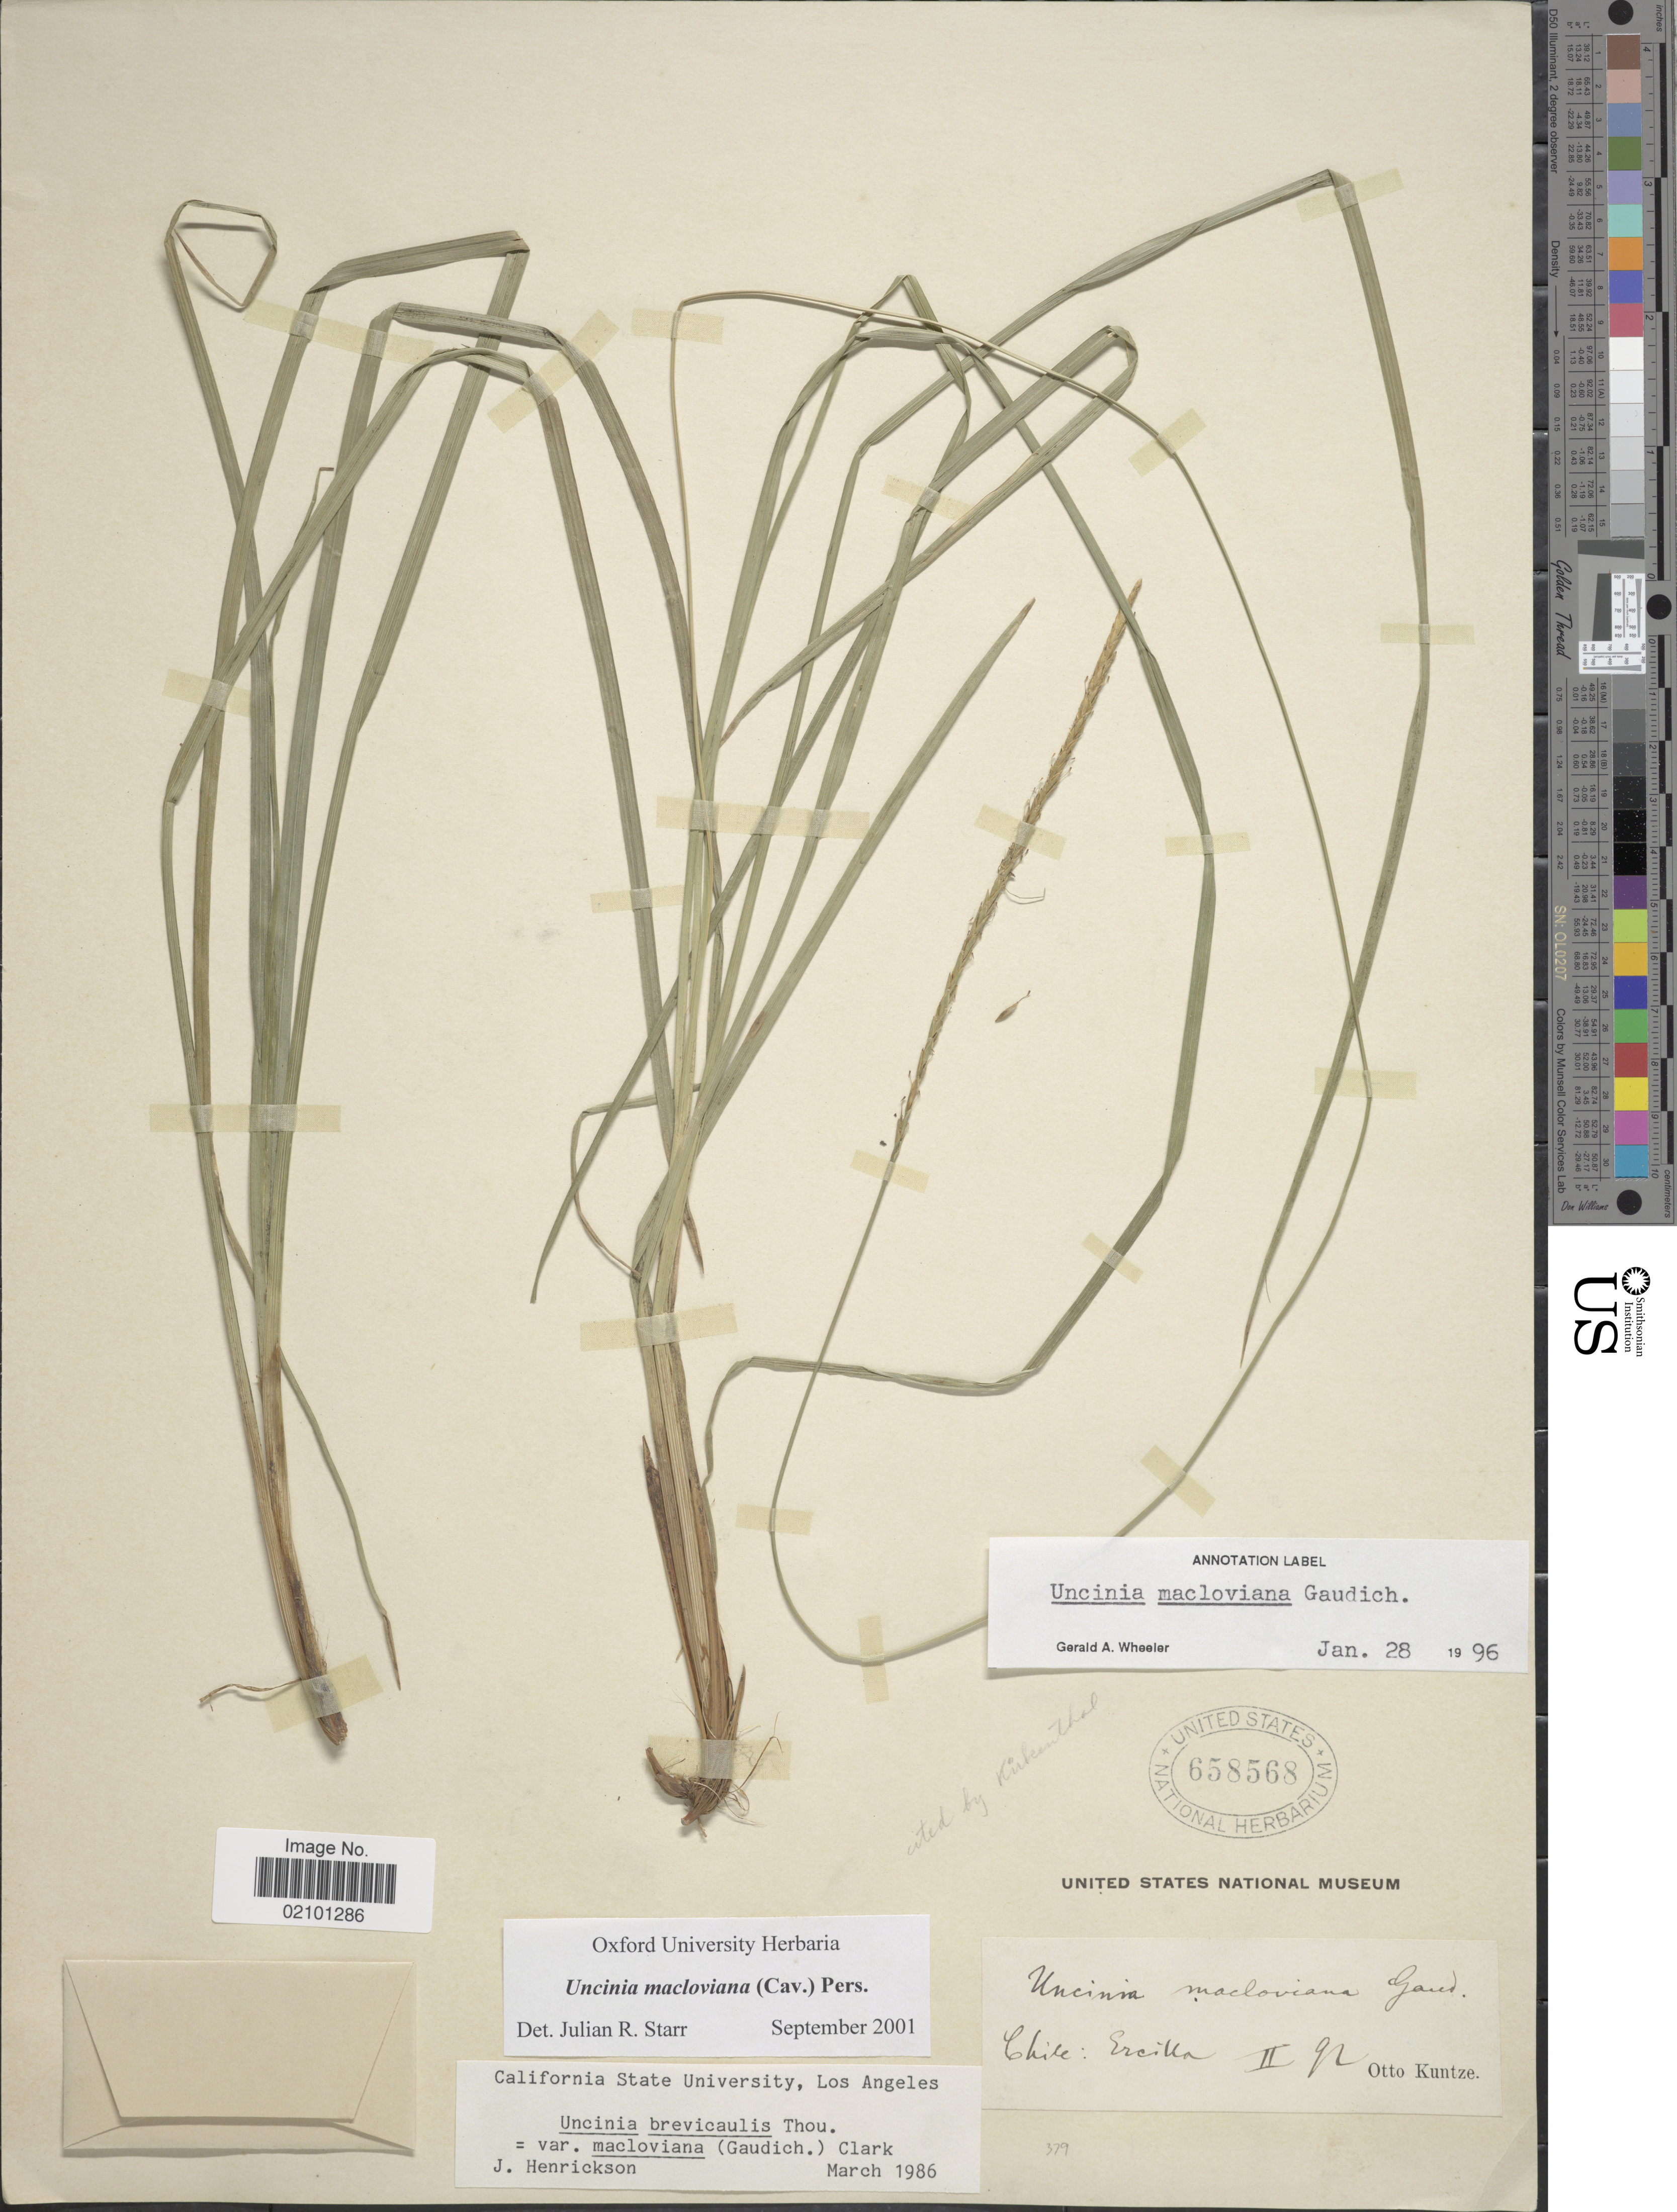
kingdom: Plantae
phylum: Tracheophyta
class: Liliopsida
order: Poales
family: Cyperaceae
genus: Carex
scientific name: Carex delacosta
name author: Kuntze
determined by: Jimnéz-Mejias, Pedro, (UPOS), Universidad Pablo de Olavide (SPAIN)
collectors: C.E.O. Kuntze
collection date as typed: Transcribed d/m/y: /1/81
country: Chile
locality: Ercilla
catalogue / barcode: US 658568